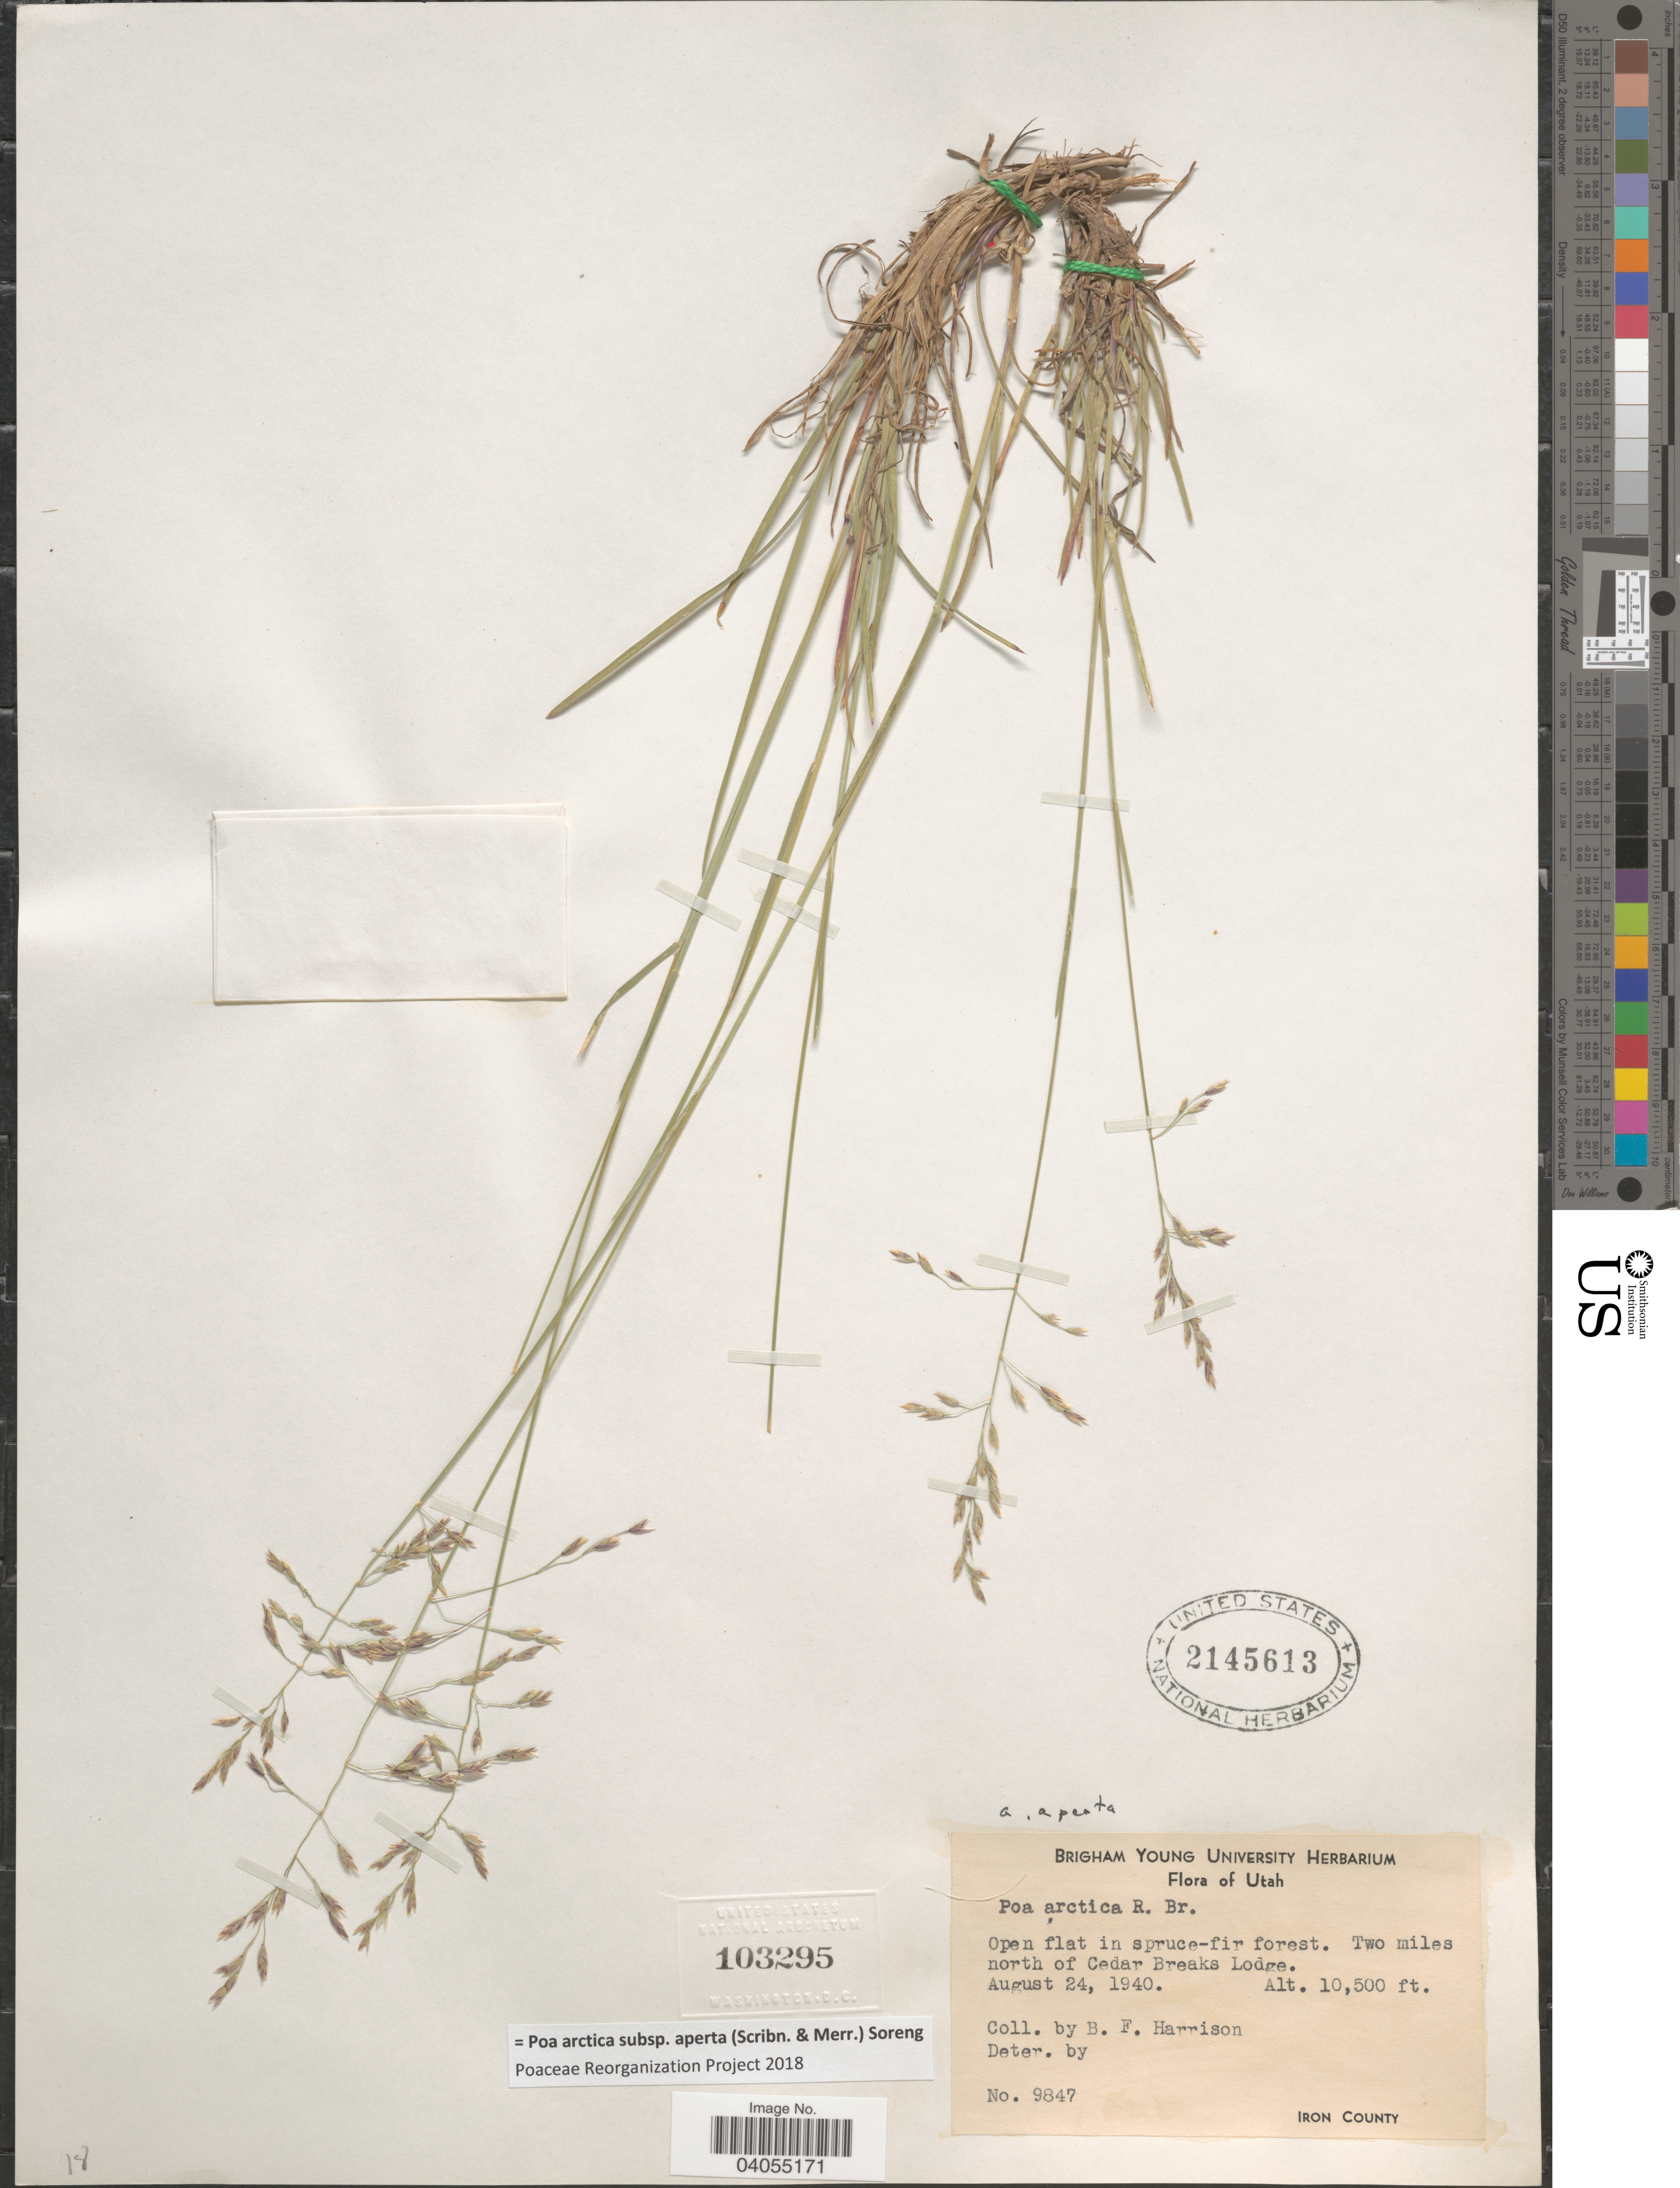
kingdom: Plantae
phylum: Tracheophyta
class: Liliopsida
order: Poales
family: Poaceae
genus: Poa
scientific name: Poa arctica subsp. aperta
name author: (Scribn. & Merr.) Soreng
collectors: B. F. Harrison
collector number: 9847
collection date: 1940-08-24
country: United States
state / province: Utah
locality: Open flat in spruce-fir forest. Two miles north of Cedar Breaks Lodge. Iron County.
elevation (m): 3200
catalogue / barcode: US 2145613